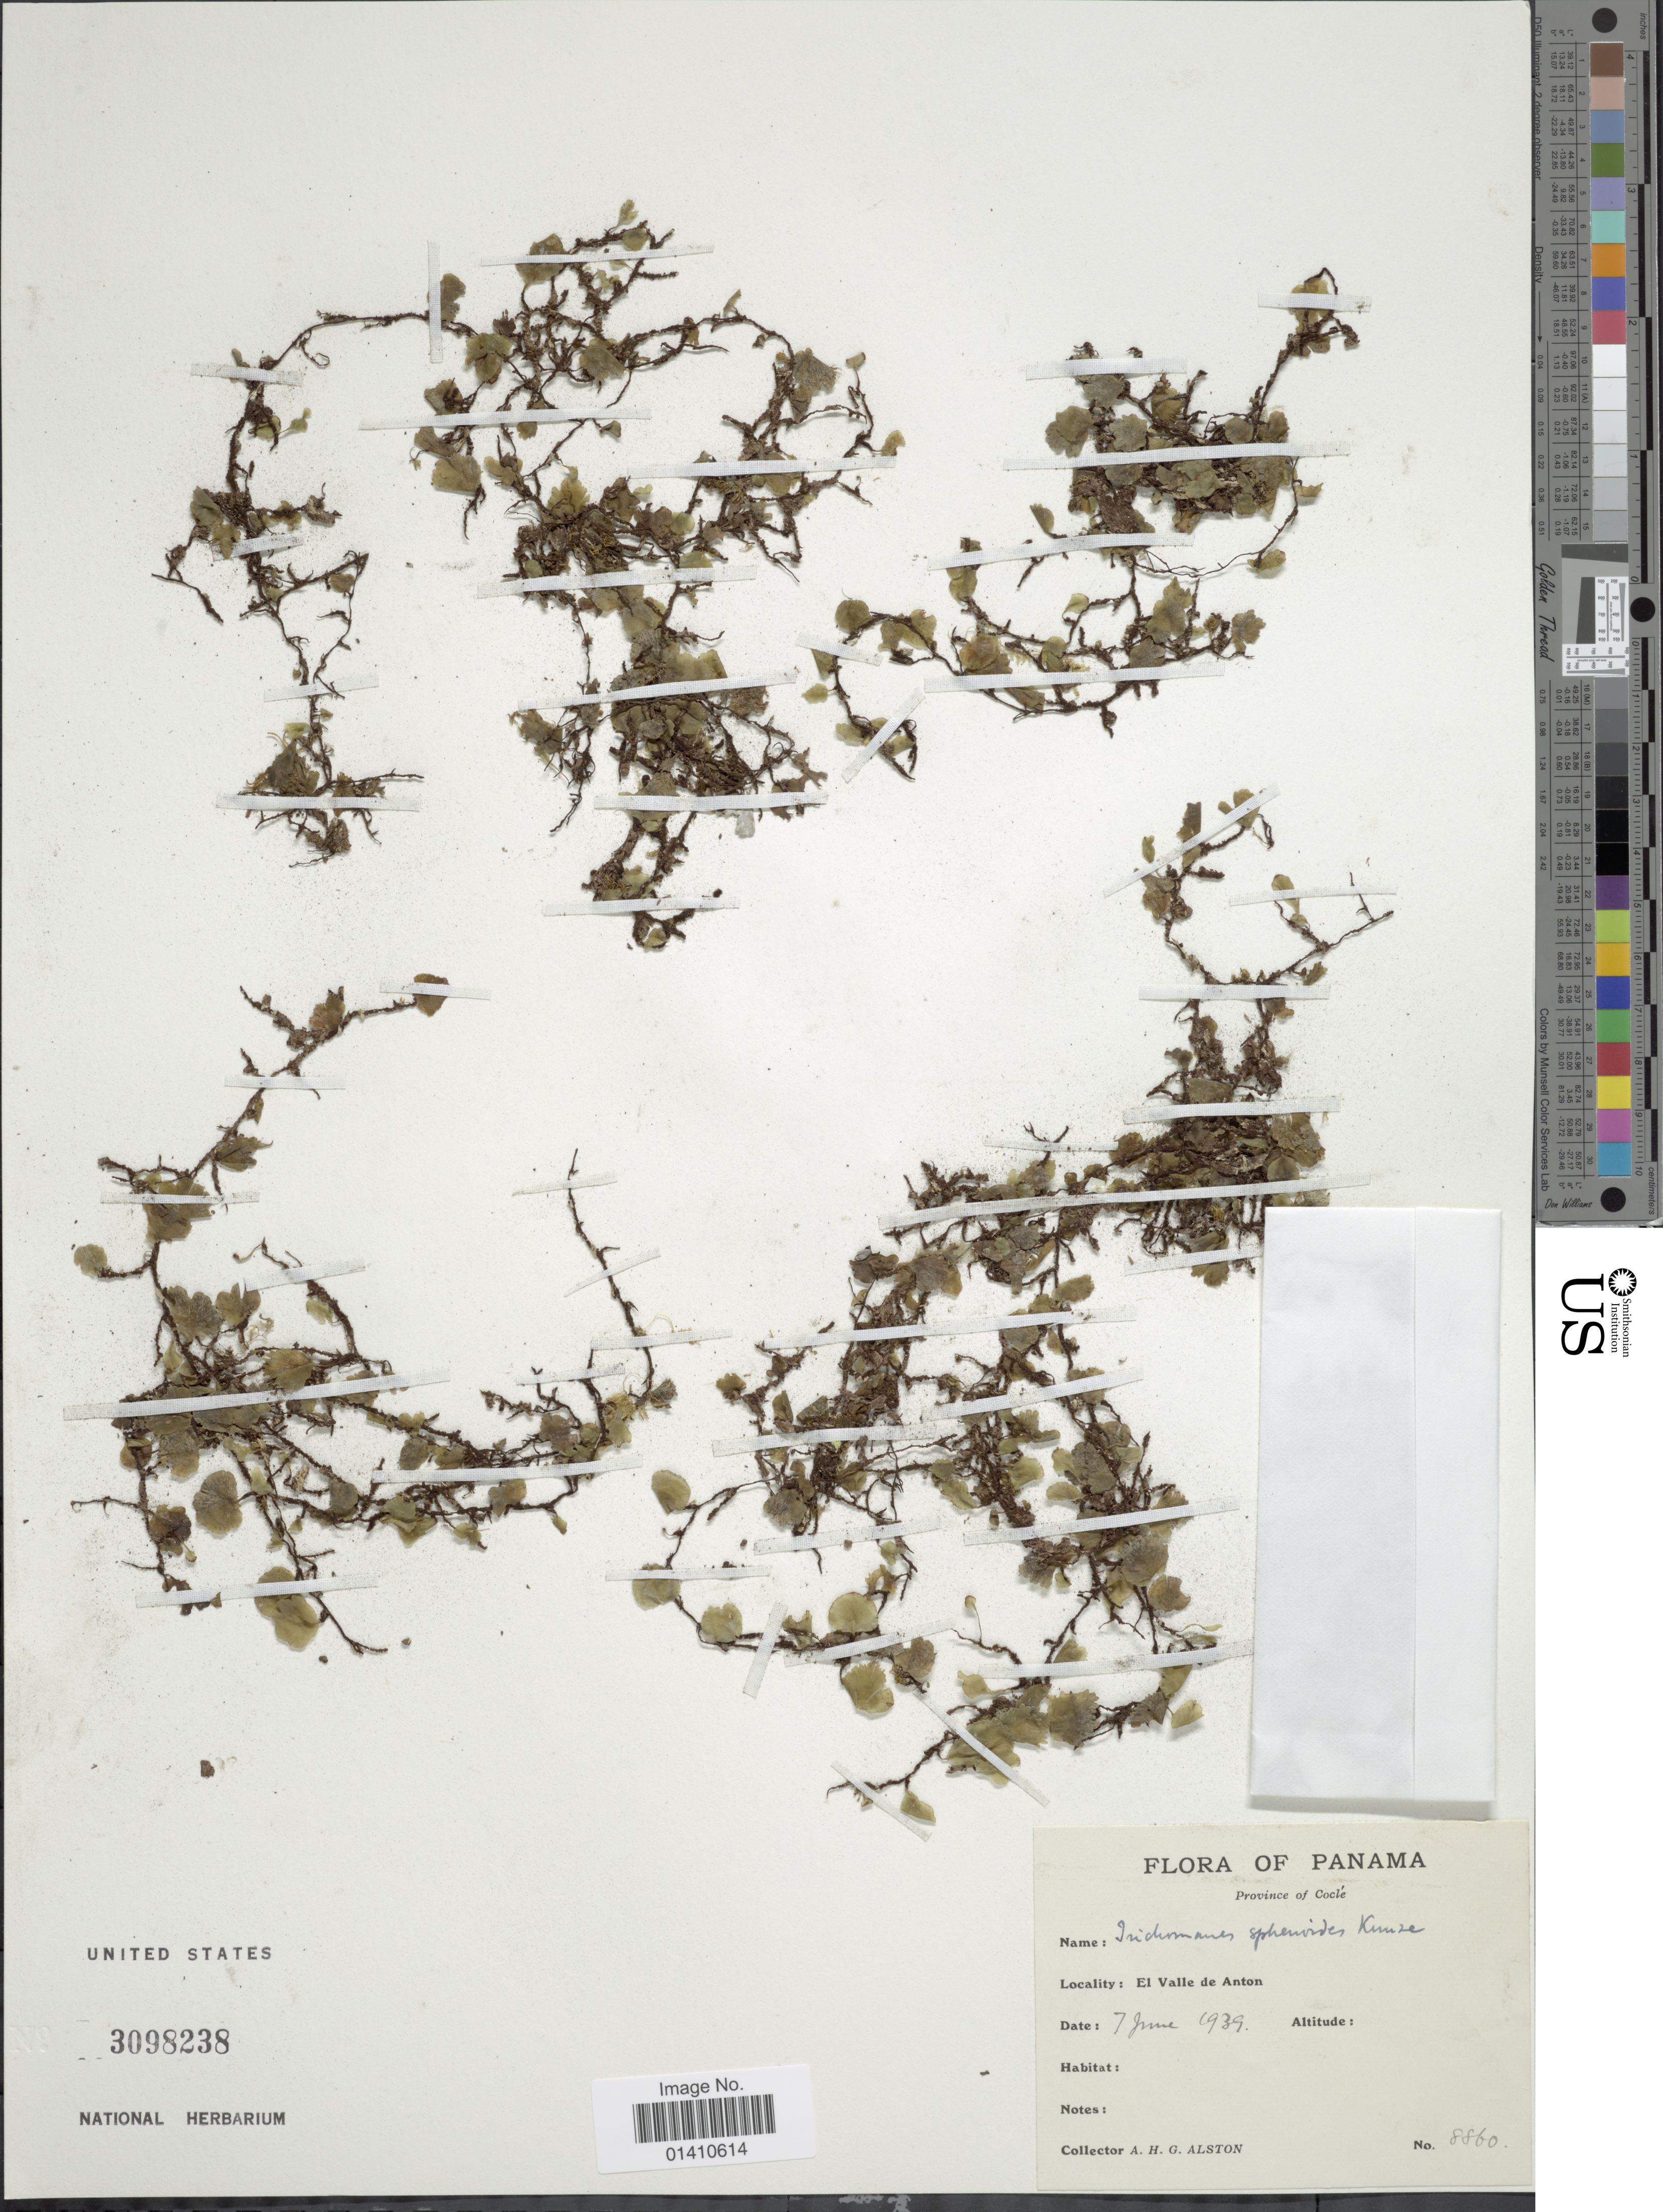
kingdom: Plantae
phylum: Tracheophyta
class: Polypodiopsida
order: Hymenophyllales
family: Hymenophyllaceae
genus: Didymoglossum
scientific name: Didymoglossum punctatum subsp. spheroides (Kunze) comb. nov., ined 2015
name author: (Kunze)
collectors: A. H. Alston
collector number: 8860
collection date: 1939-06-07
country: Panama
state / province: Coclé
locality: El Valle de Anton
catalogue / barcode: US 3098238